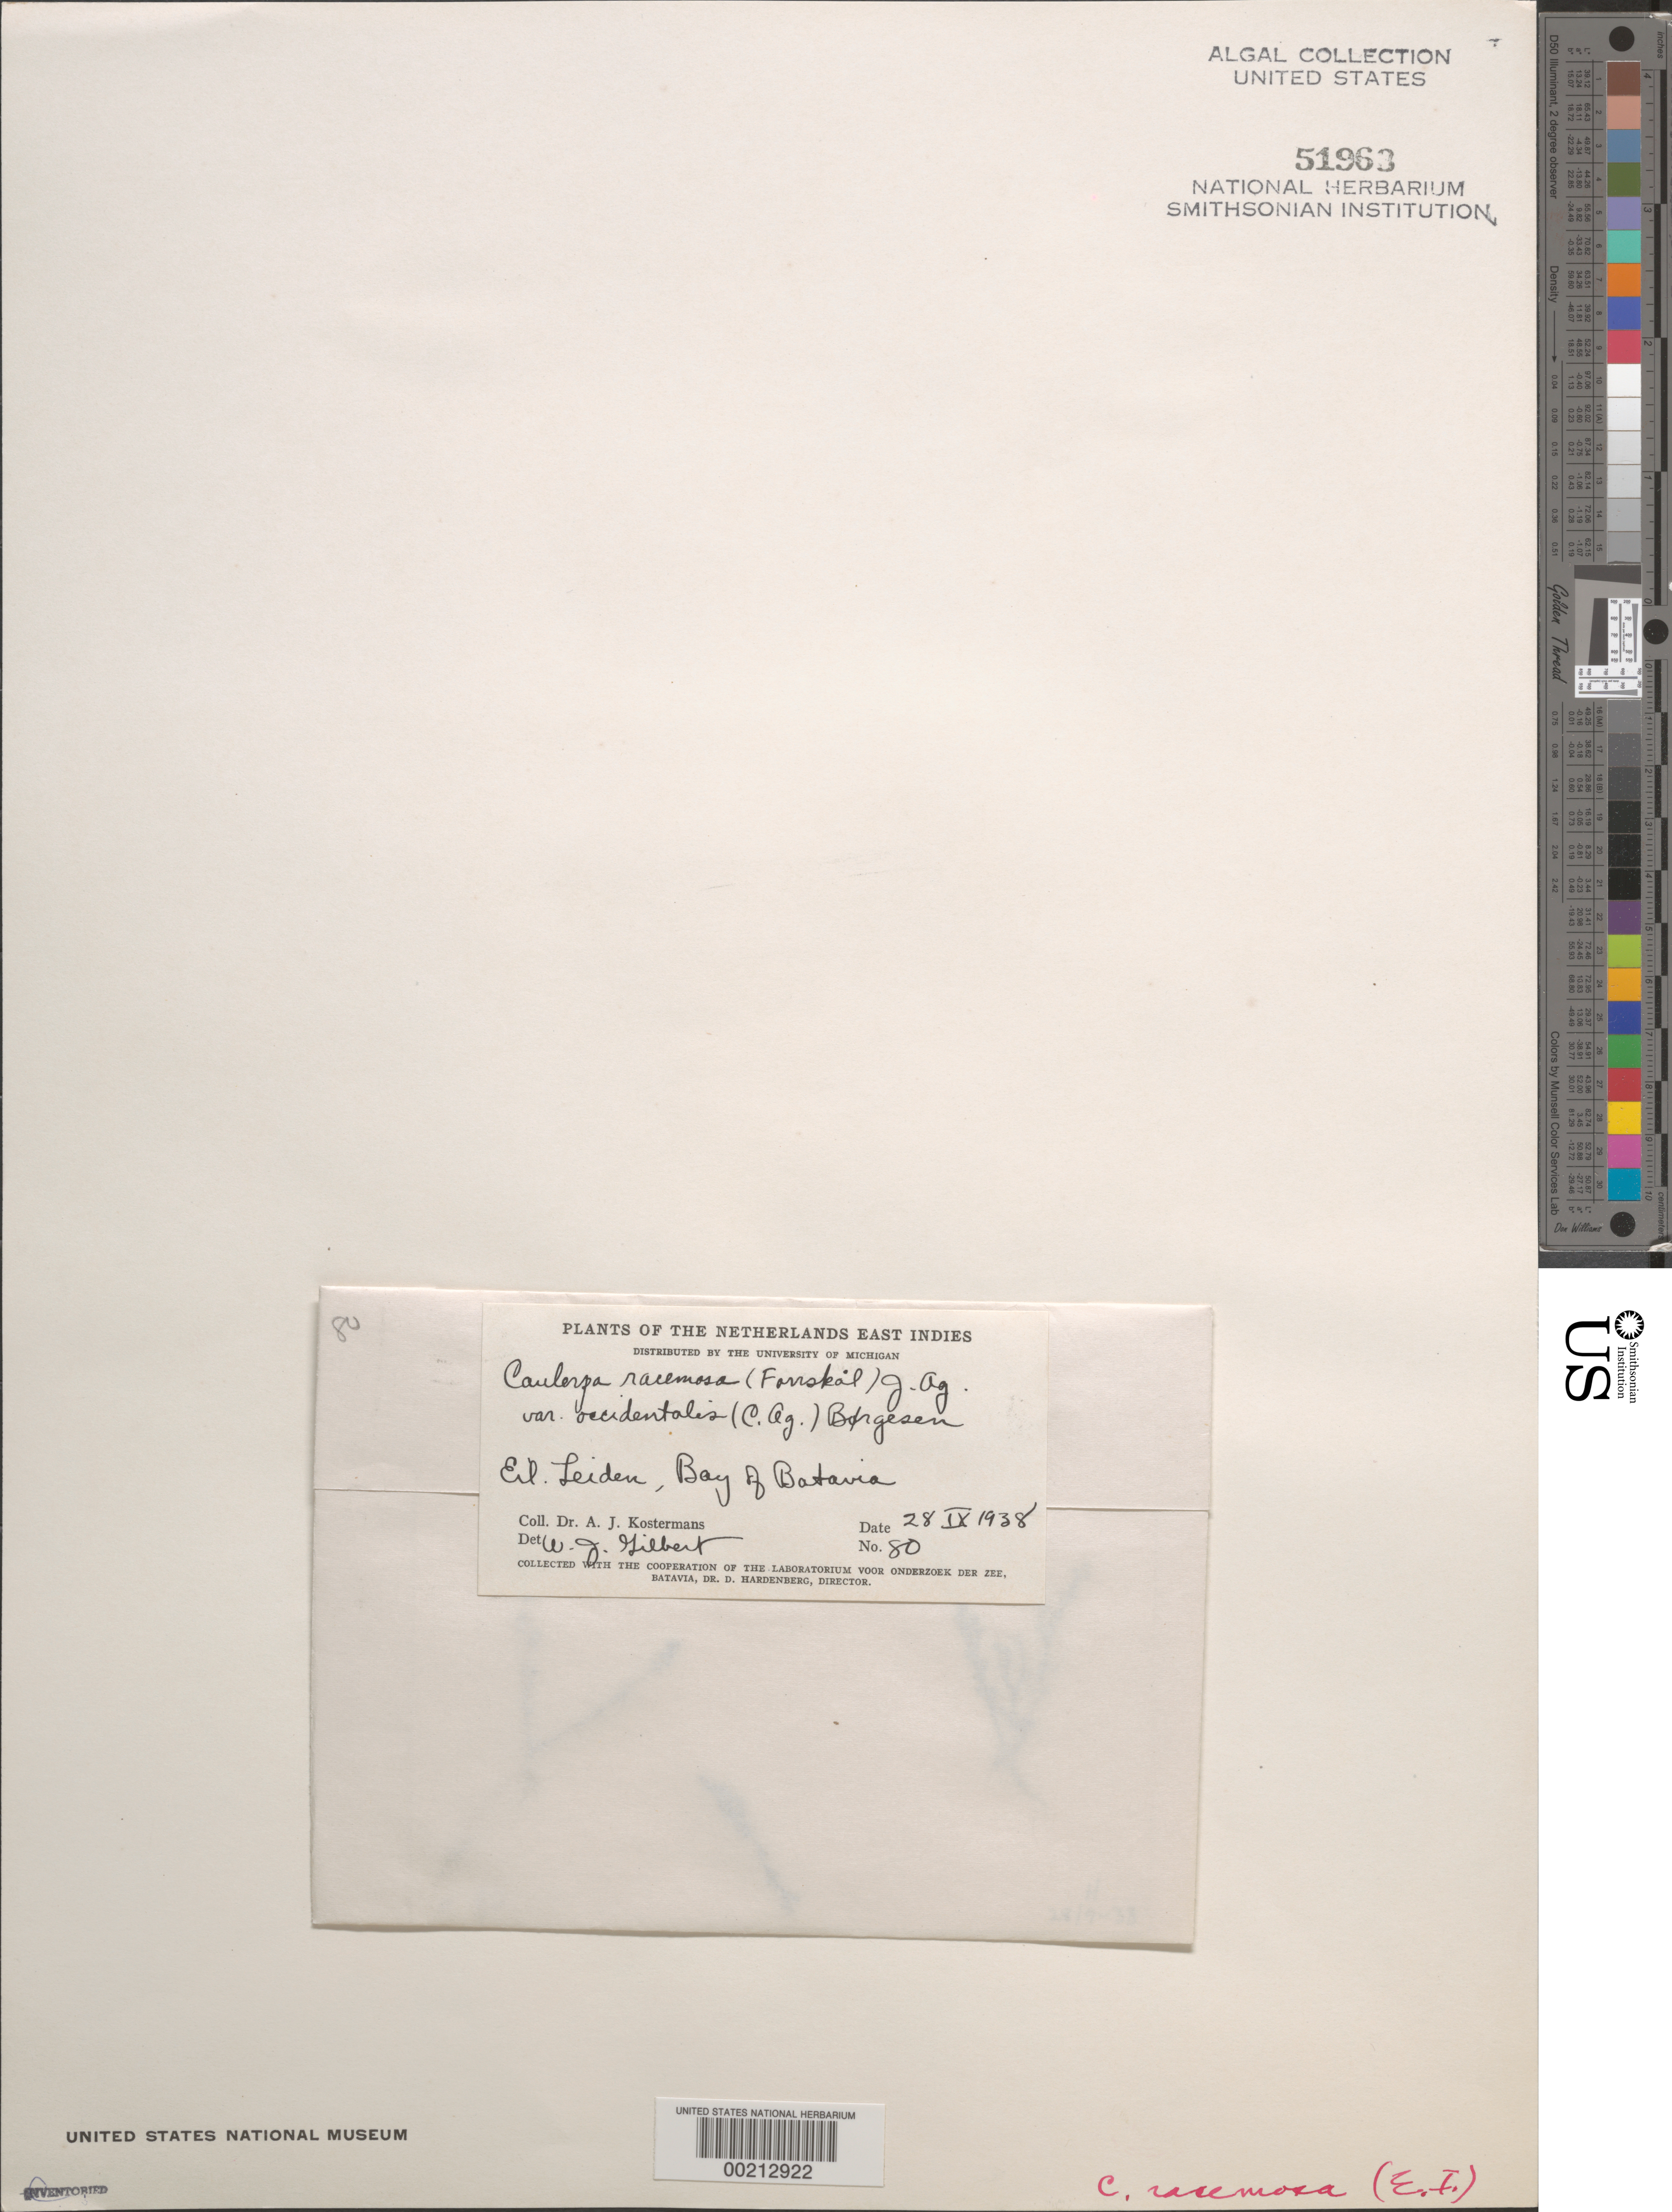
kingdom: Plantae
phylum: Chlorophyta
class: Ulvophyceae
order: Bryopsidales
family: Caulerpaceae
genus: Caulerpa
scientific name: Caulerpa racemosa var. occidentalis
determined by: Gilbert, W. J.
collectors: A. J. G. Kostermans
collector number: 80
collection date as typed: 28 Sep 1938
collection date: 1938-09-28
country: Indonesia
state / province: Java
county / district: Jakarta Raya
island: Leiden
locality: Djakarta Bay (Bay of Batavia), Eil. Leiden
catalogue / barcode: US 51963